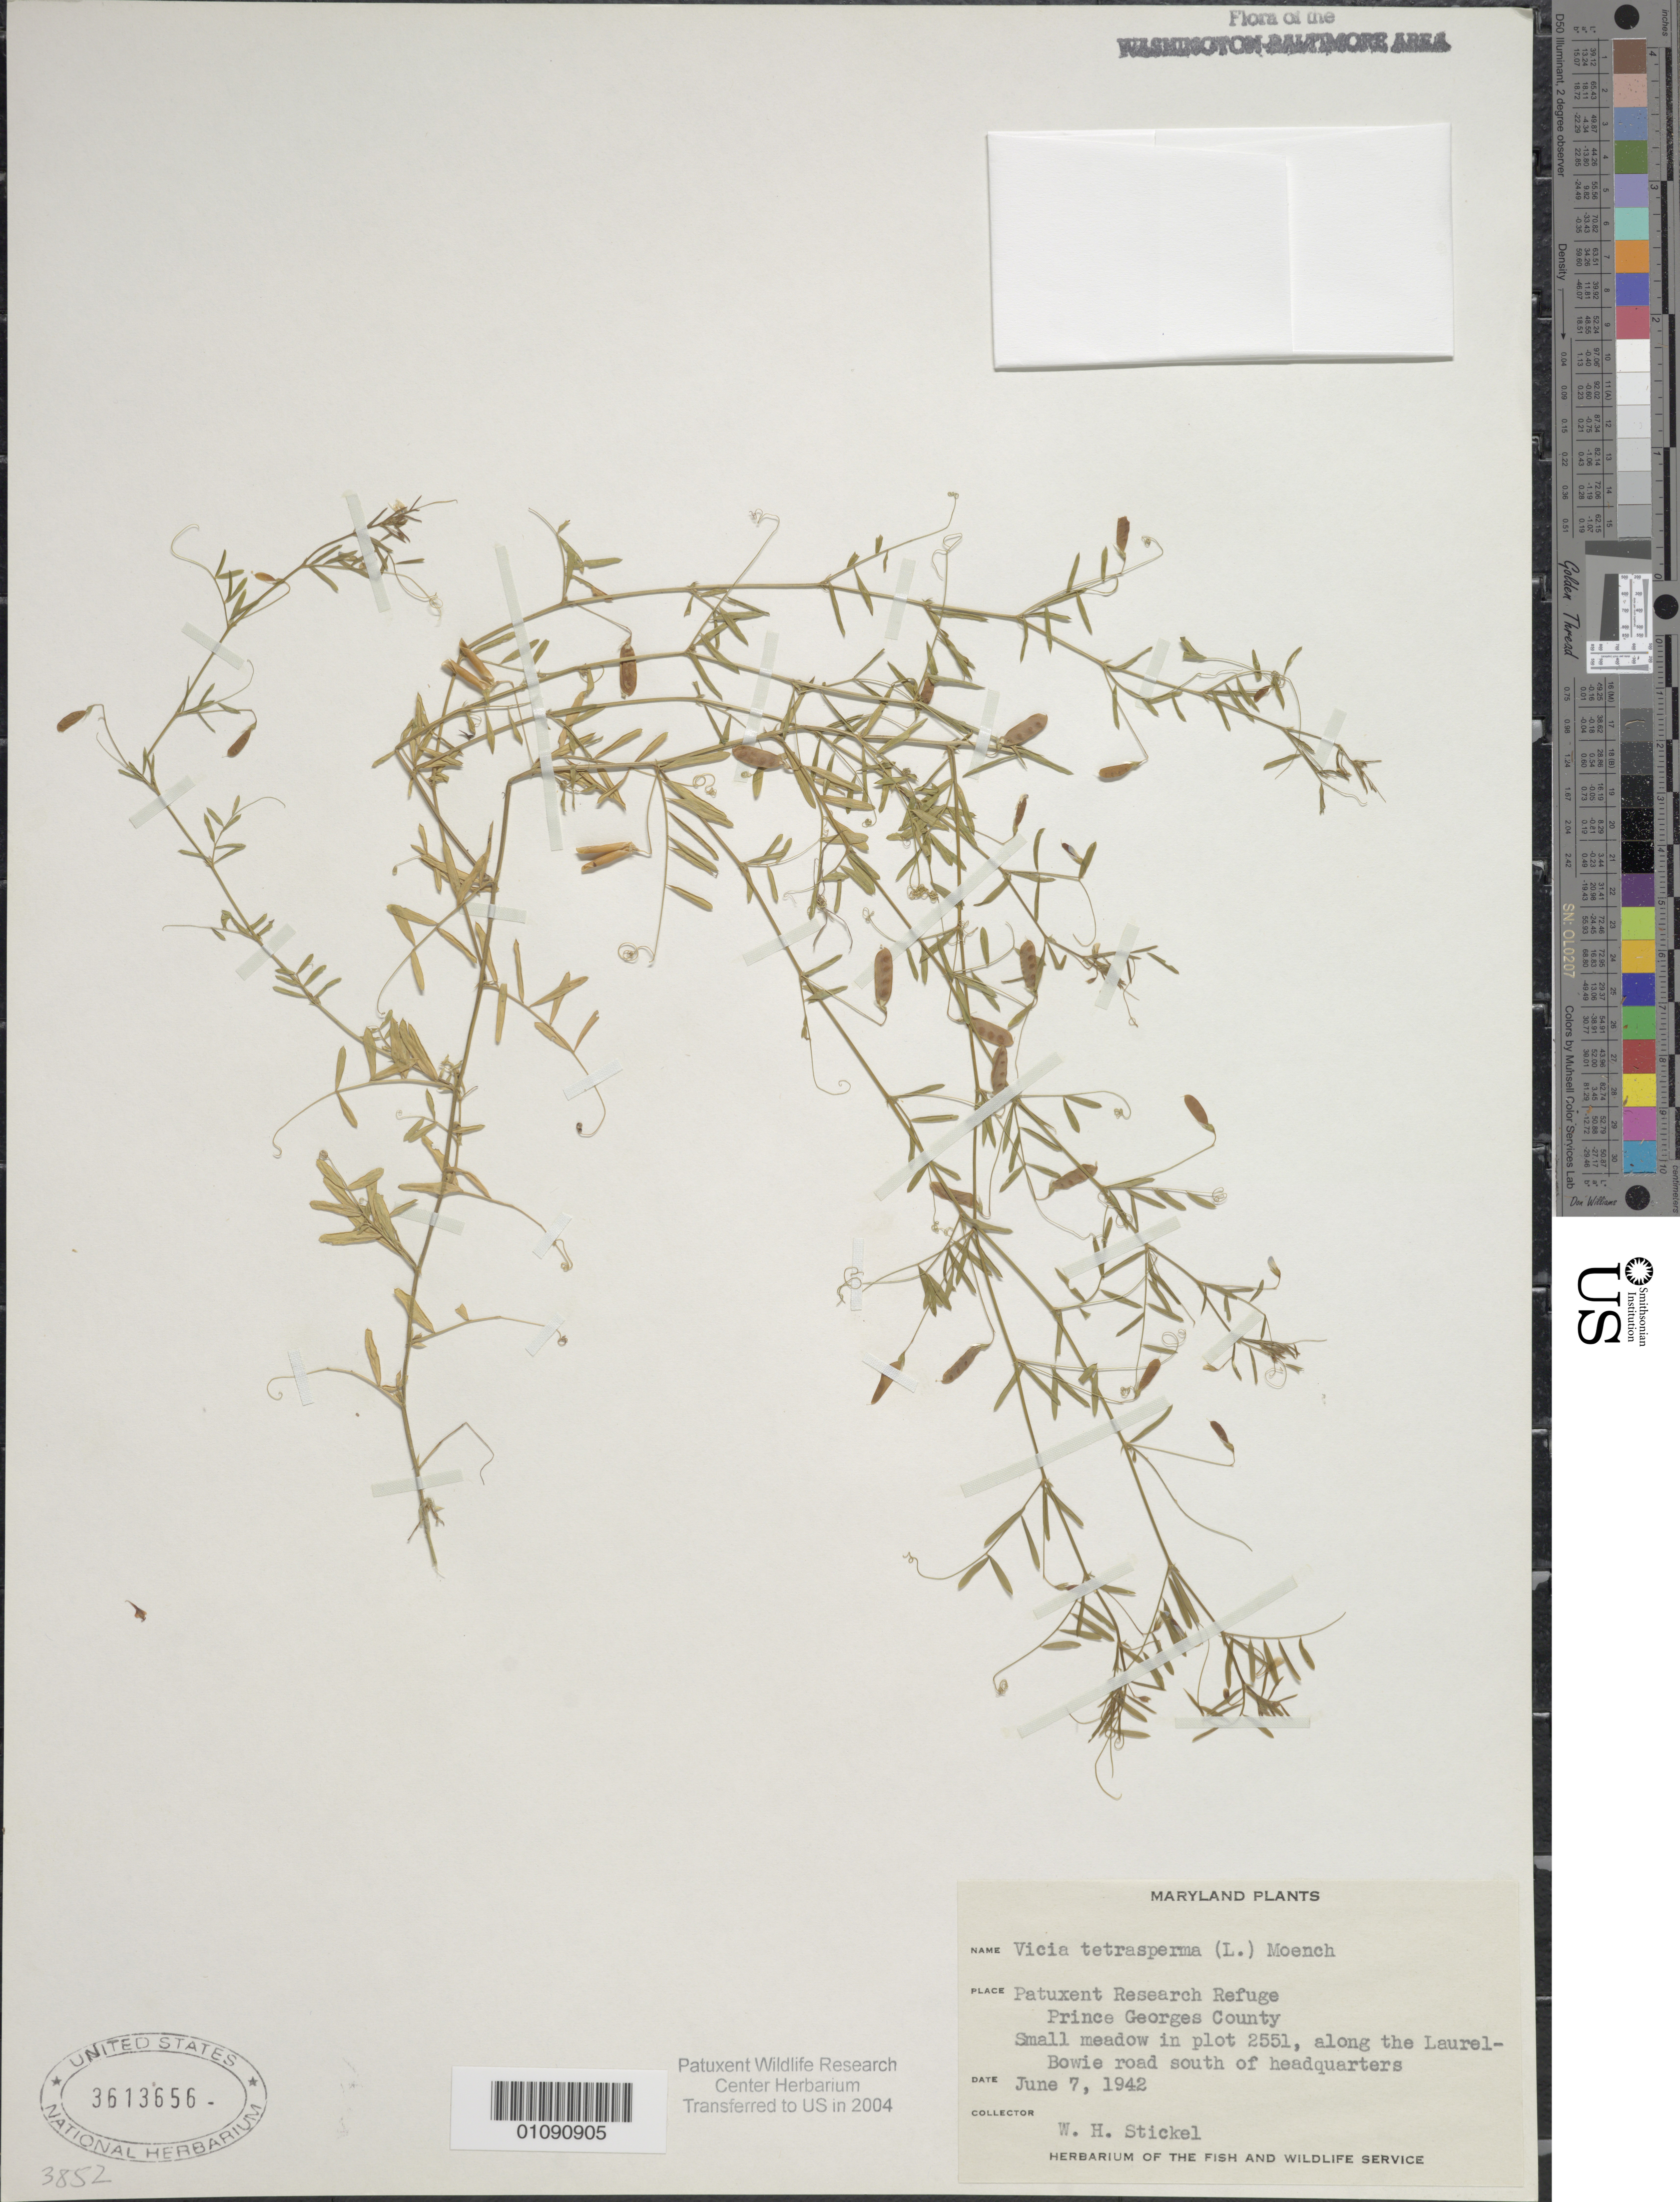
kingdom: Plantae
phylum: Tracheophyta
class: Magnoliopsida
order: Fabales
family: Fabaceae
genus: Vicia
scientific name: Vicia tetrasperma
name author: (L.) Schreb.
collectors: W. Stickel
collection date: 1942-06-07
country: United States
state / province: Maryland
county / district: Prince George's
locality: Patuxent Wildlife Refuge. In plot 2551, along the Laurel-Bowie road S. of headquarters.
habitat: Small meadow.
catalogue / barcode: US 3613656